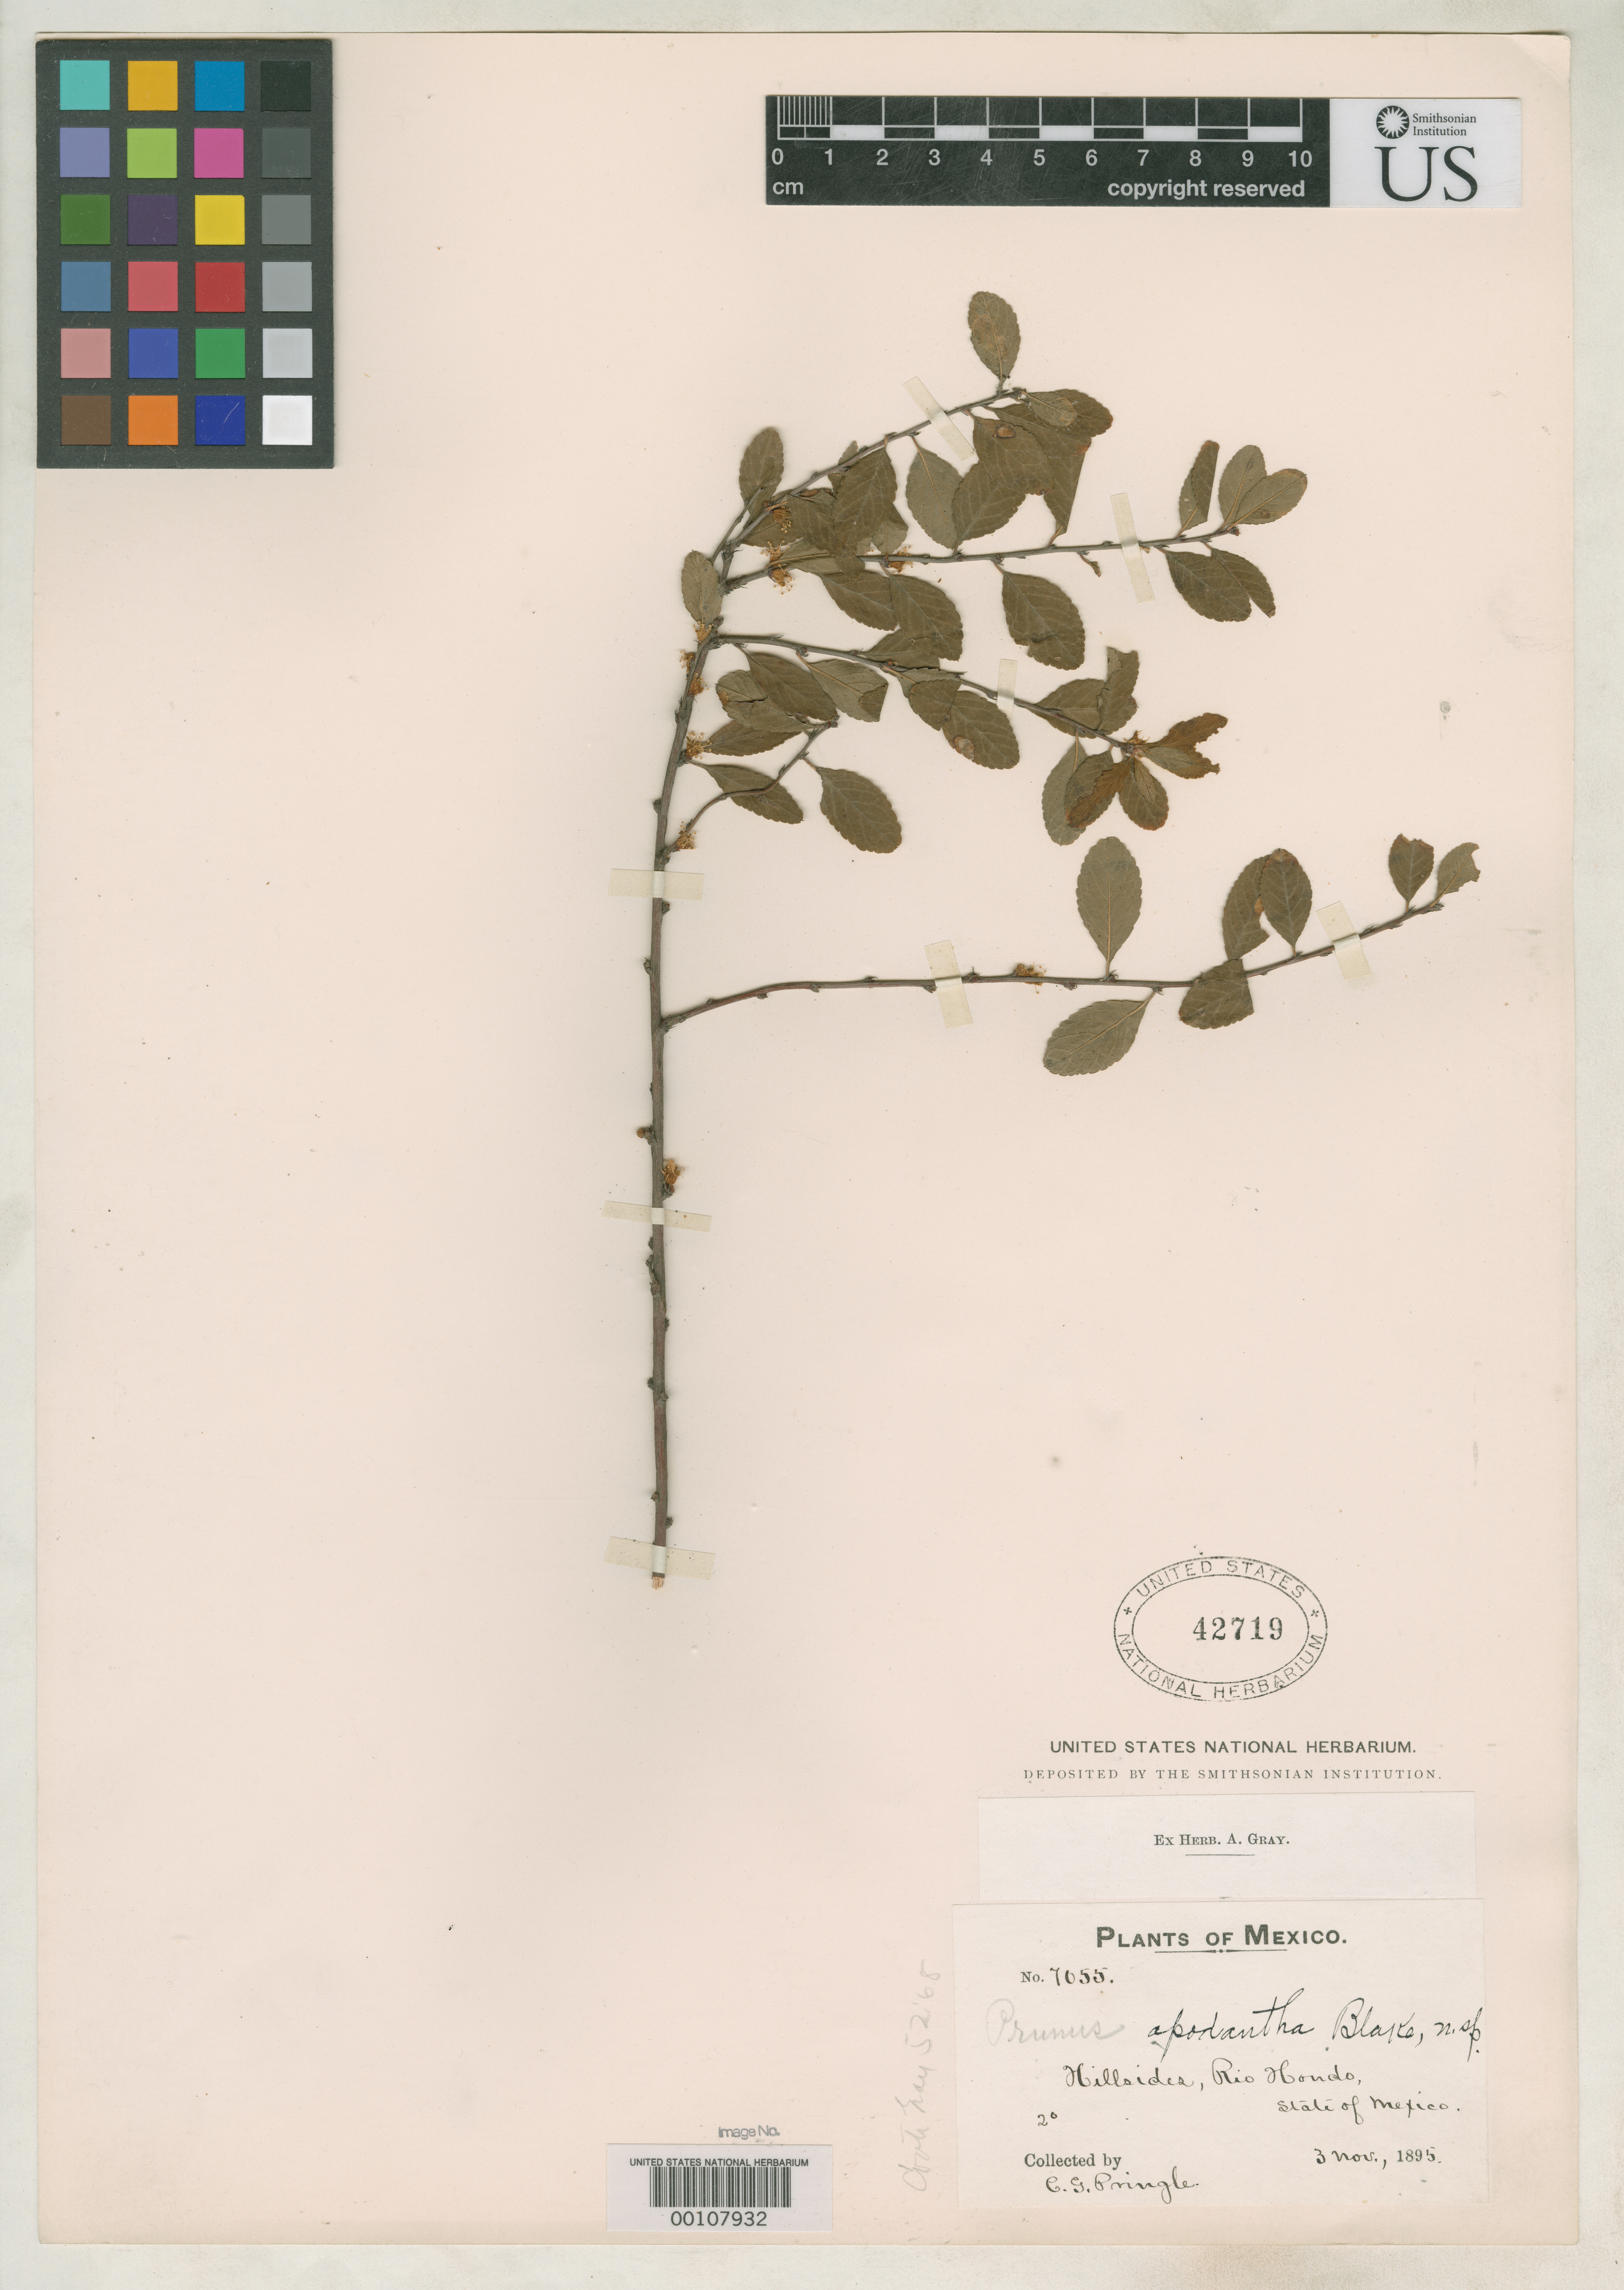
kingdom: Plantae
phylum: Tracheophyta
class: Magnoliopsida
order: Rosales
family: Rosaceae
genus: Prunus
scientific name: Prunus apodantha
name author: S.F. Blake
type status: Isotype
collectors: C. G. Pringle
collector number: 7055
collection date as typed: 03 Nov 1895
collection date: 1895-11-03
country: Mexico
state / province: México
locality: Rio Hondo.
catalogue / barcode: US 42719